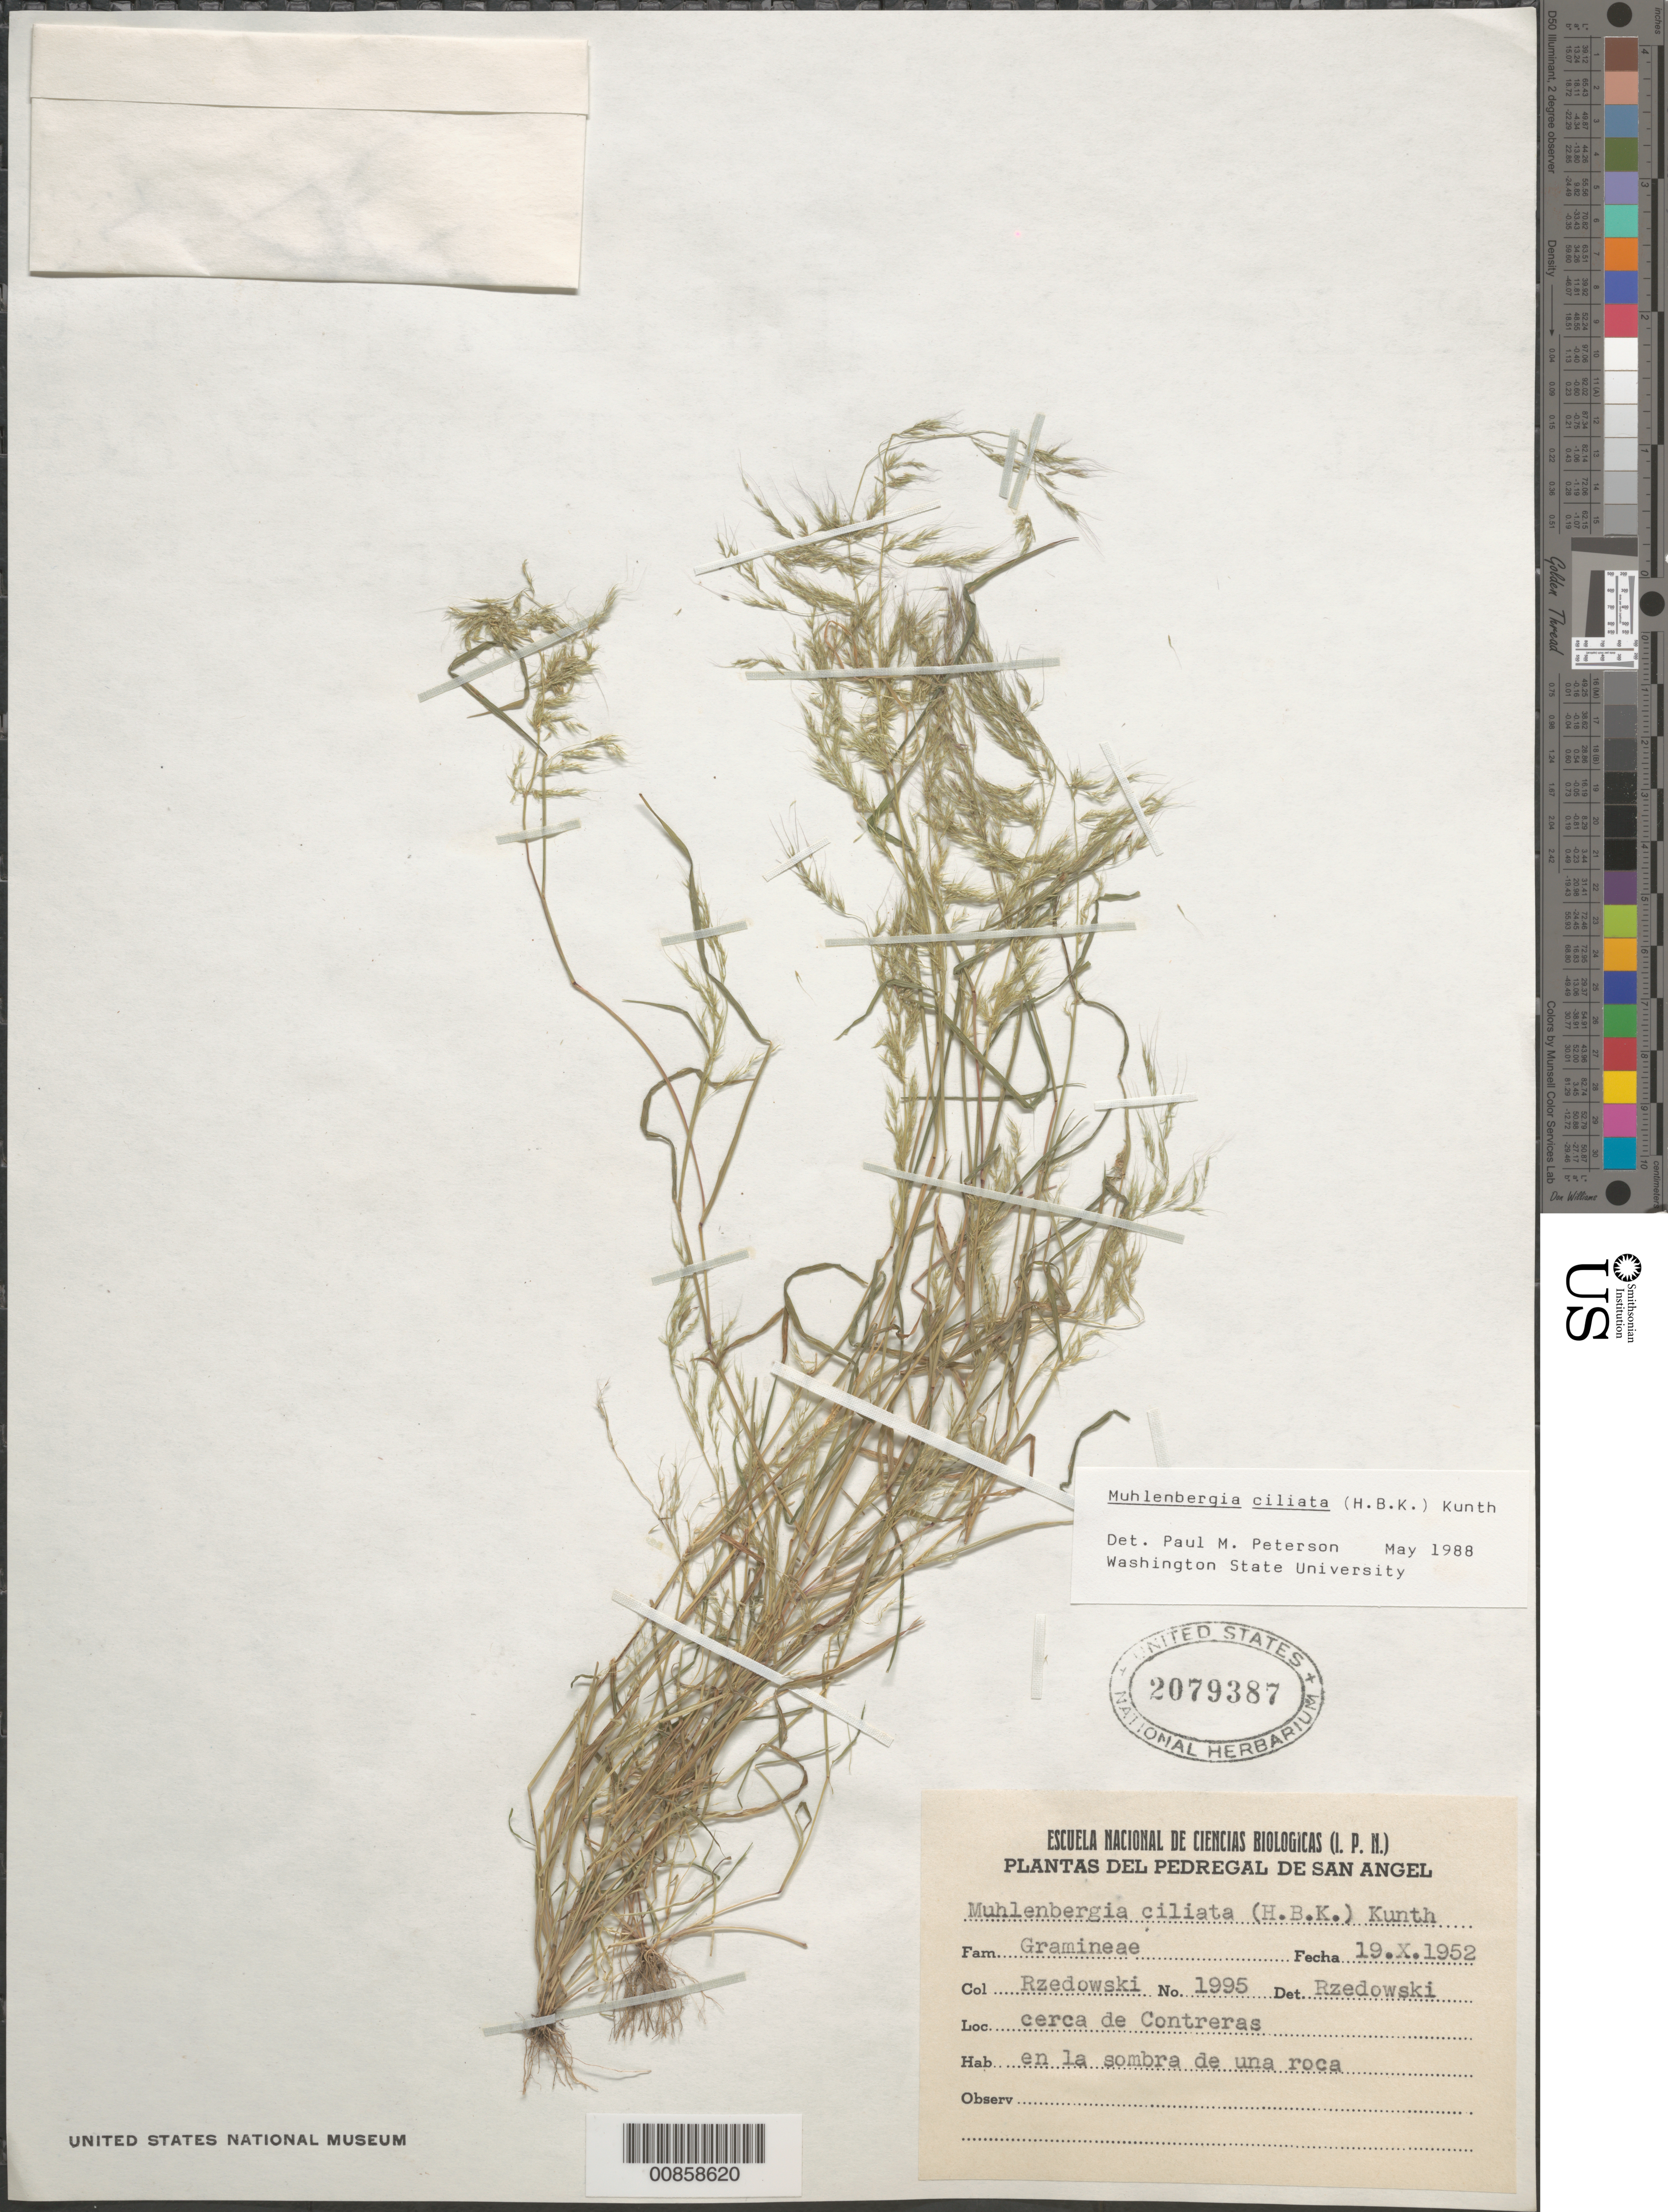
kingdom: Plantae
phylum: Tracheophyta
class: Liliopsida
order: Poales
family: Poaceae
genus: Muhlenbergia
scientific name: Muhlenbergia ciliata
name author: (Kunth) Trin.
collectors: J. Rzedowski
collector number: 1995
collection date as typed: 19 Oct 1952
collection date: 1952-10-19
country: Mexico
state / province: Distrito Federal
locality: Pedregal de San Angel cerca de Contreras, deleg. Tlalpan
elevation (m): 2400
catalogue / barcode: US 2079387